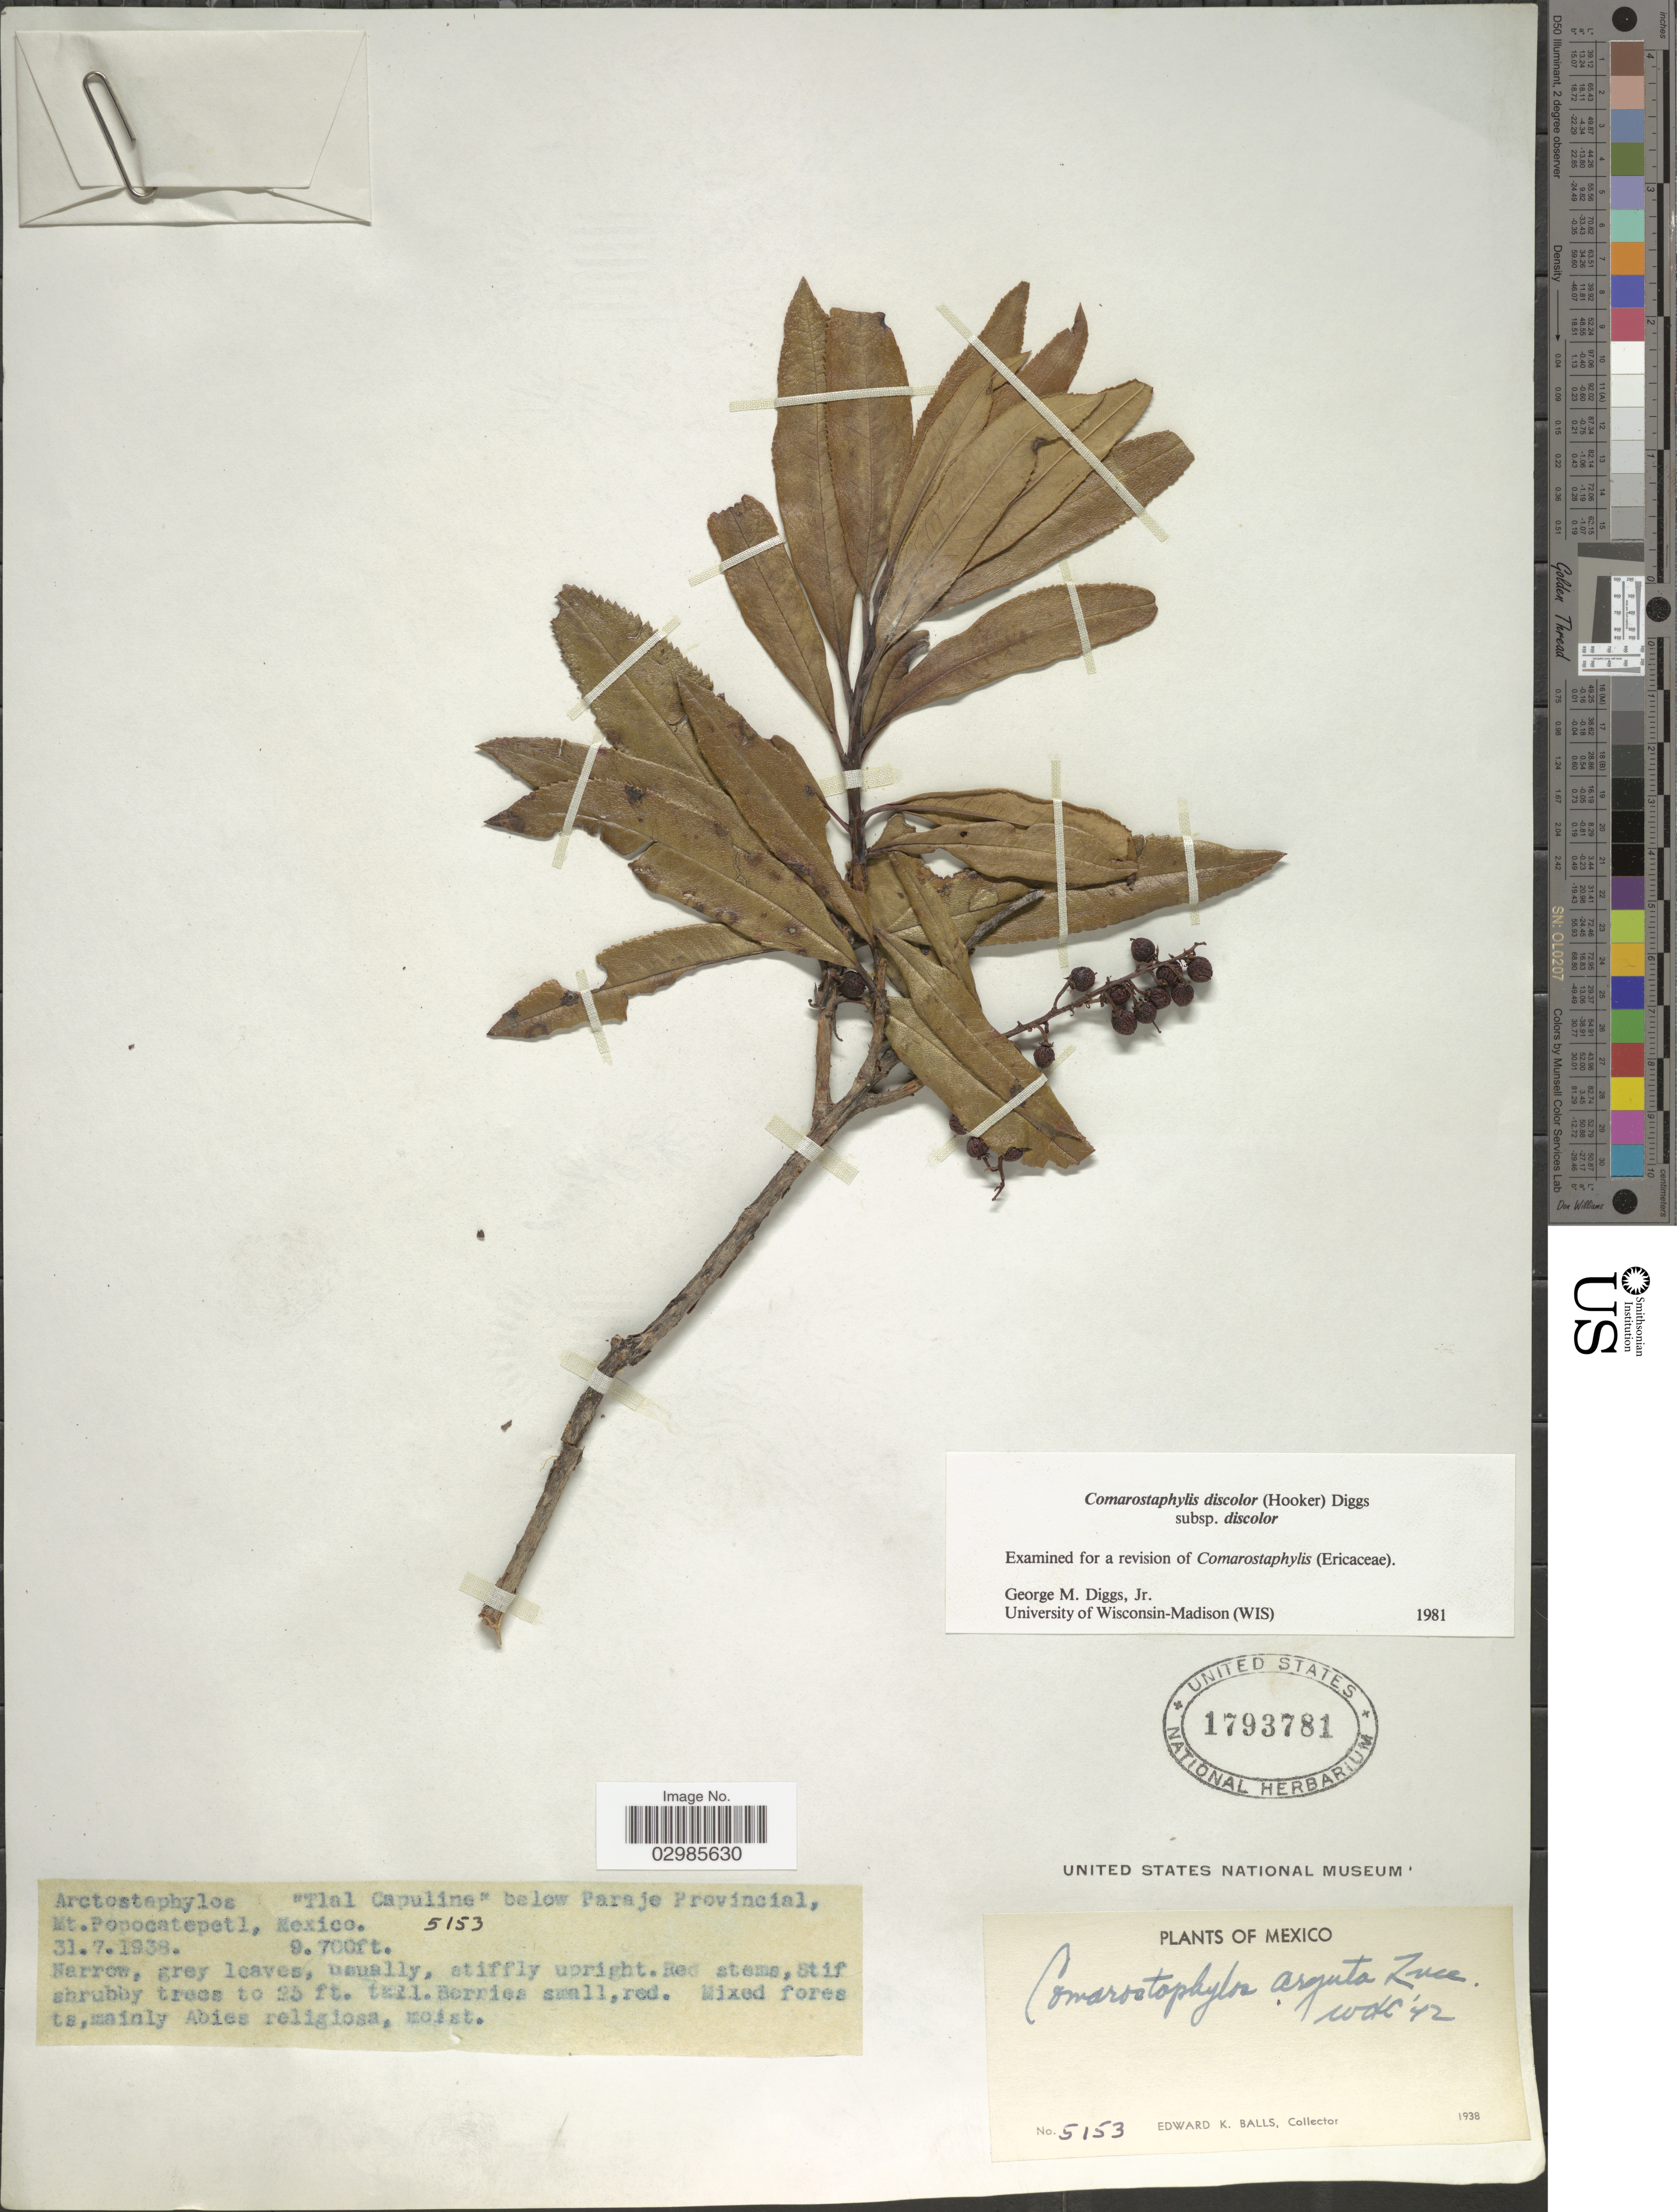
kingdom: Plantae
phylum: Tracheophyta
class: Magnoliopsida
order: Ericales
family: Ericaceae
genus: Comarostaphylis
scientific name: Comarostaphylis discolor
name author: (Hook.) Diggs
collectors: E. K. Balls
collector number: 5153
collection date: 1938-07-31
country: Mexico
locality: Tlal Capuline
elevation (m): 2957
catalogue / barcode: US 1793781